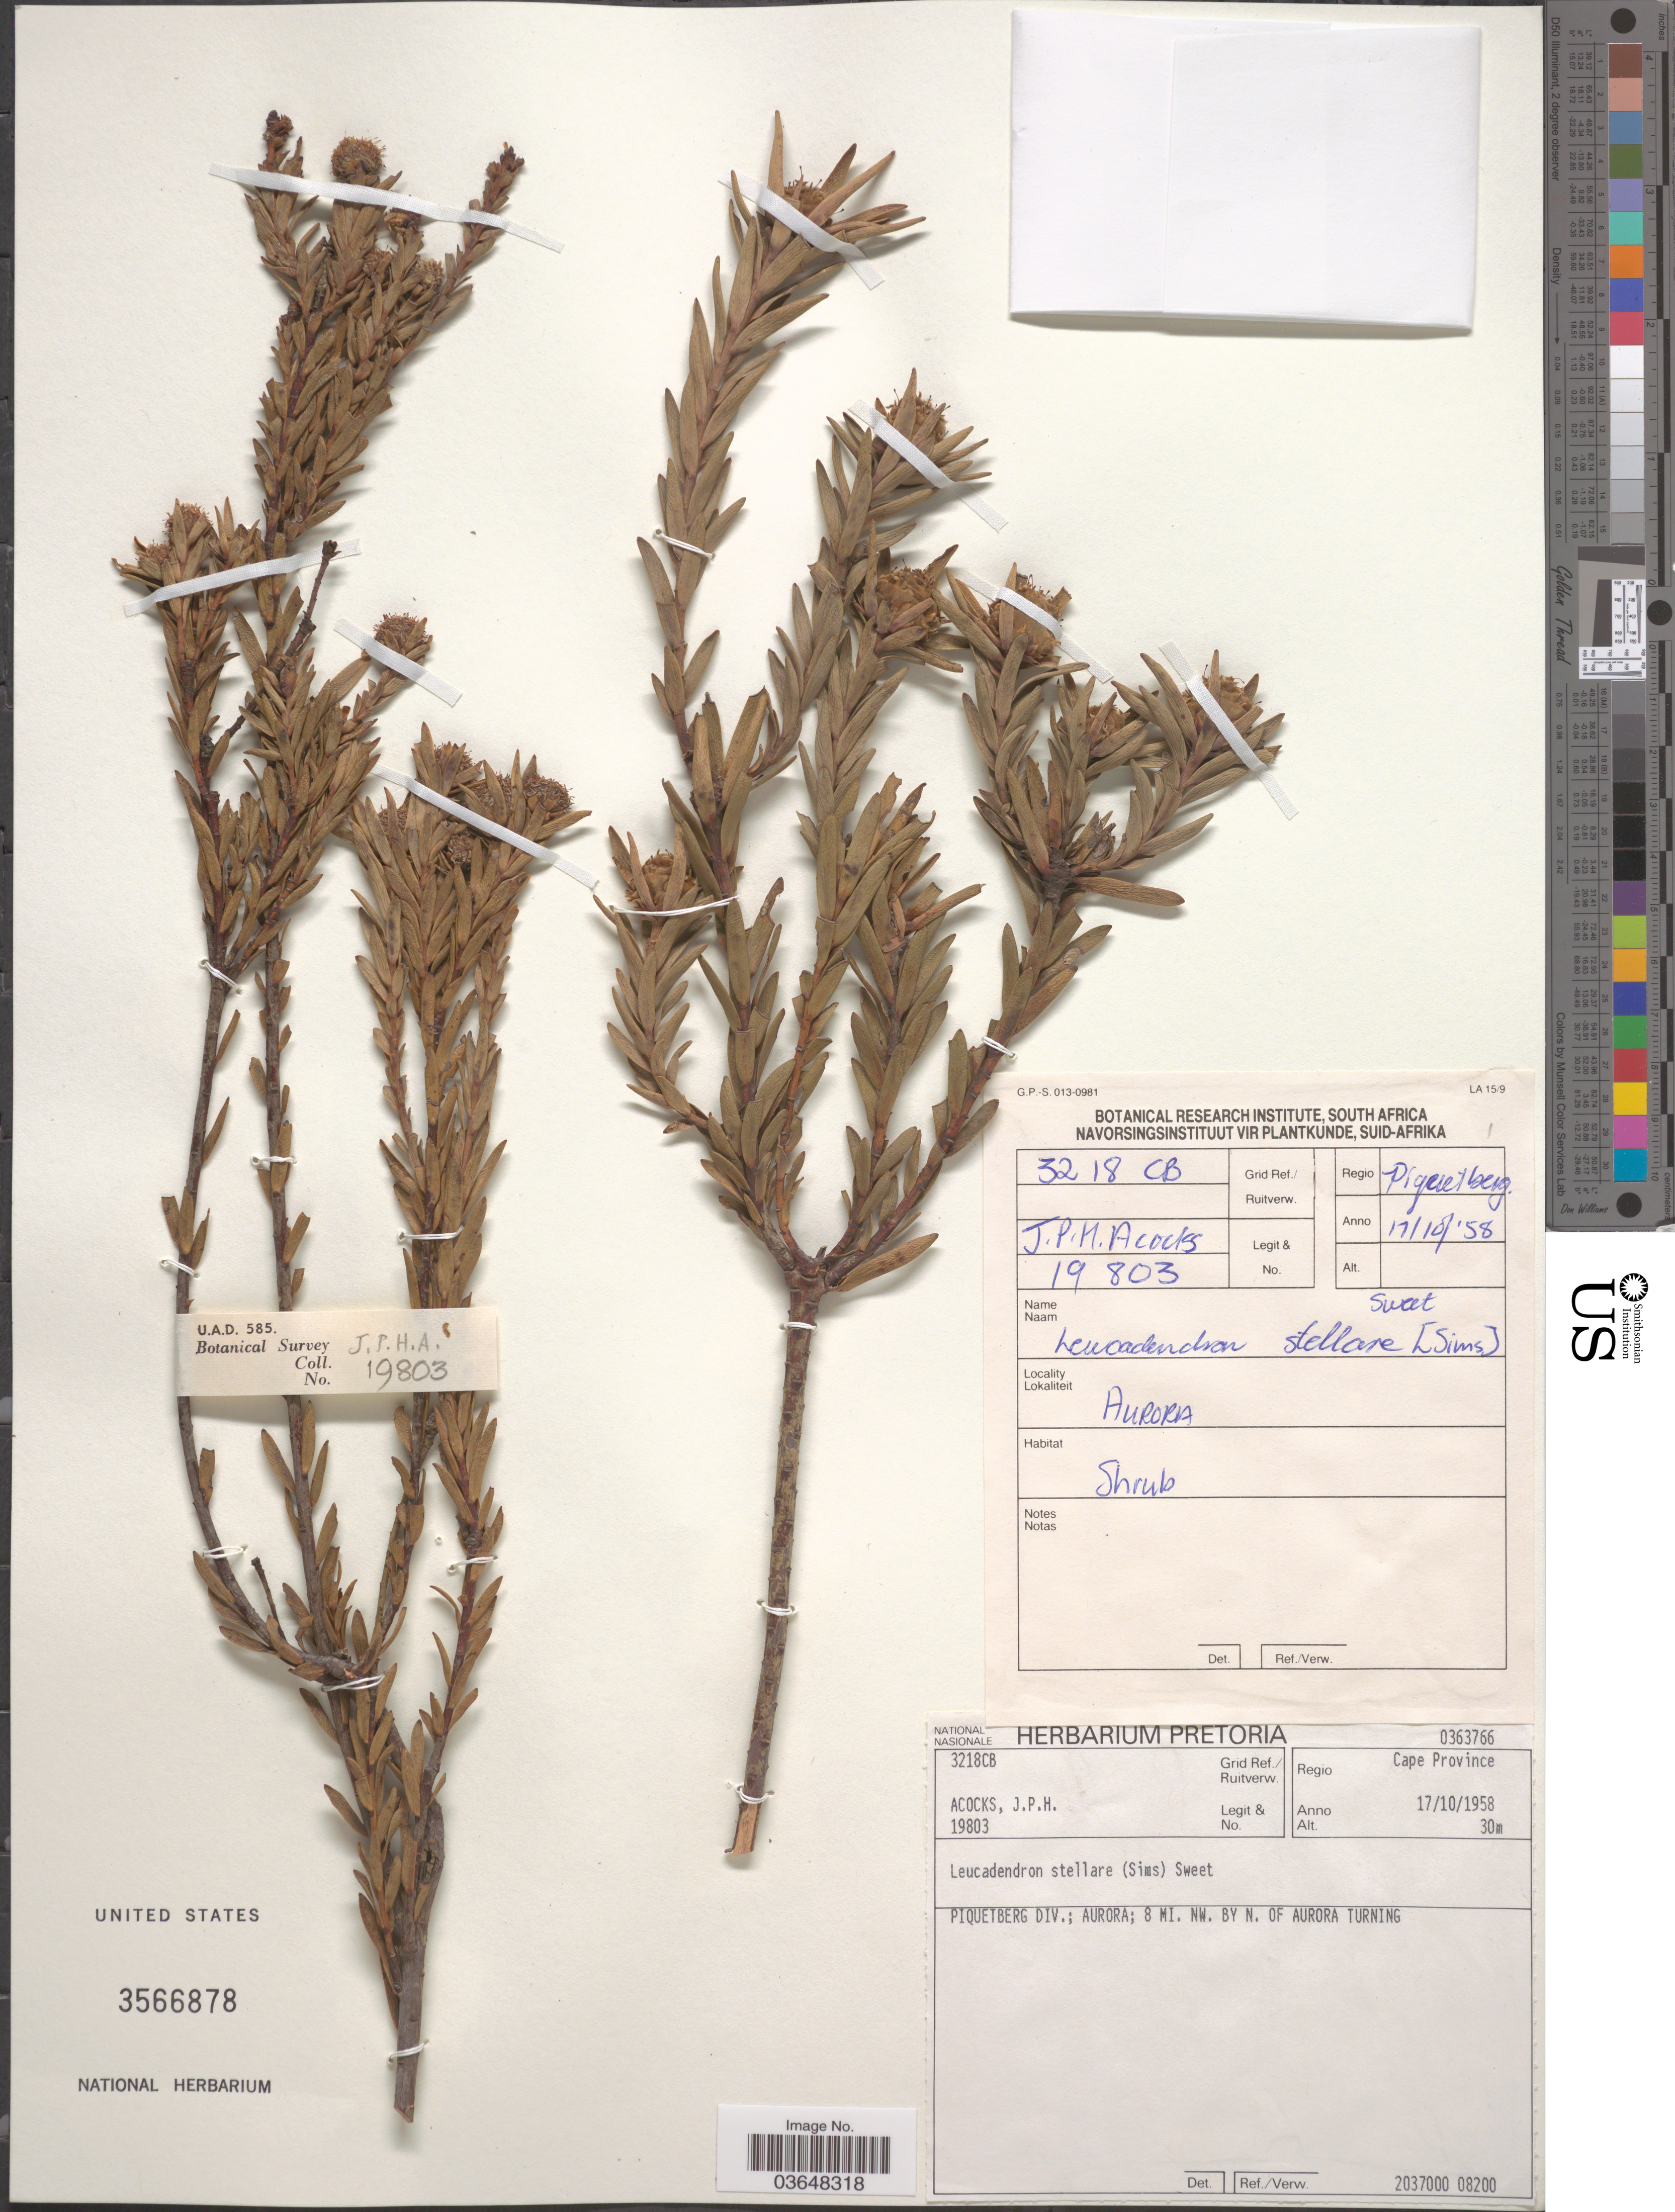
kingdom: Plantae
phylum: Tracheophyta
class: Magnoliopsida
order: Proteales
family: Proteaceae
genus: Leucadendron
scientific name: Leucadendron stellare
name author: Sweet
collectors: J. P. Acocks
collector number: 19803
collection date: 1958-10-17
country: South Africa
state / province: Western Cape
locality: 3218CB Grid Ref./Ruitverw., Regio Cape Province. Piquetberg Div.; Aurora; 8 mi. NW. by N. of Aurora Turning.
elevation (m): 30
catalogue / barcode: US 3566878